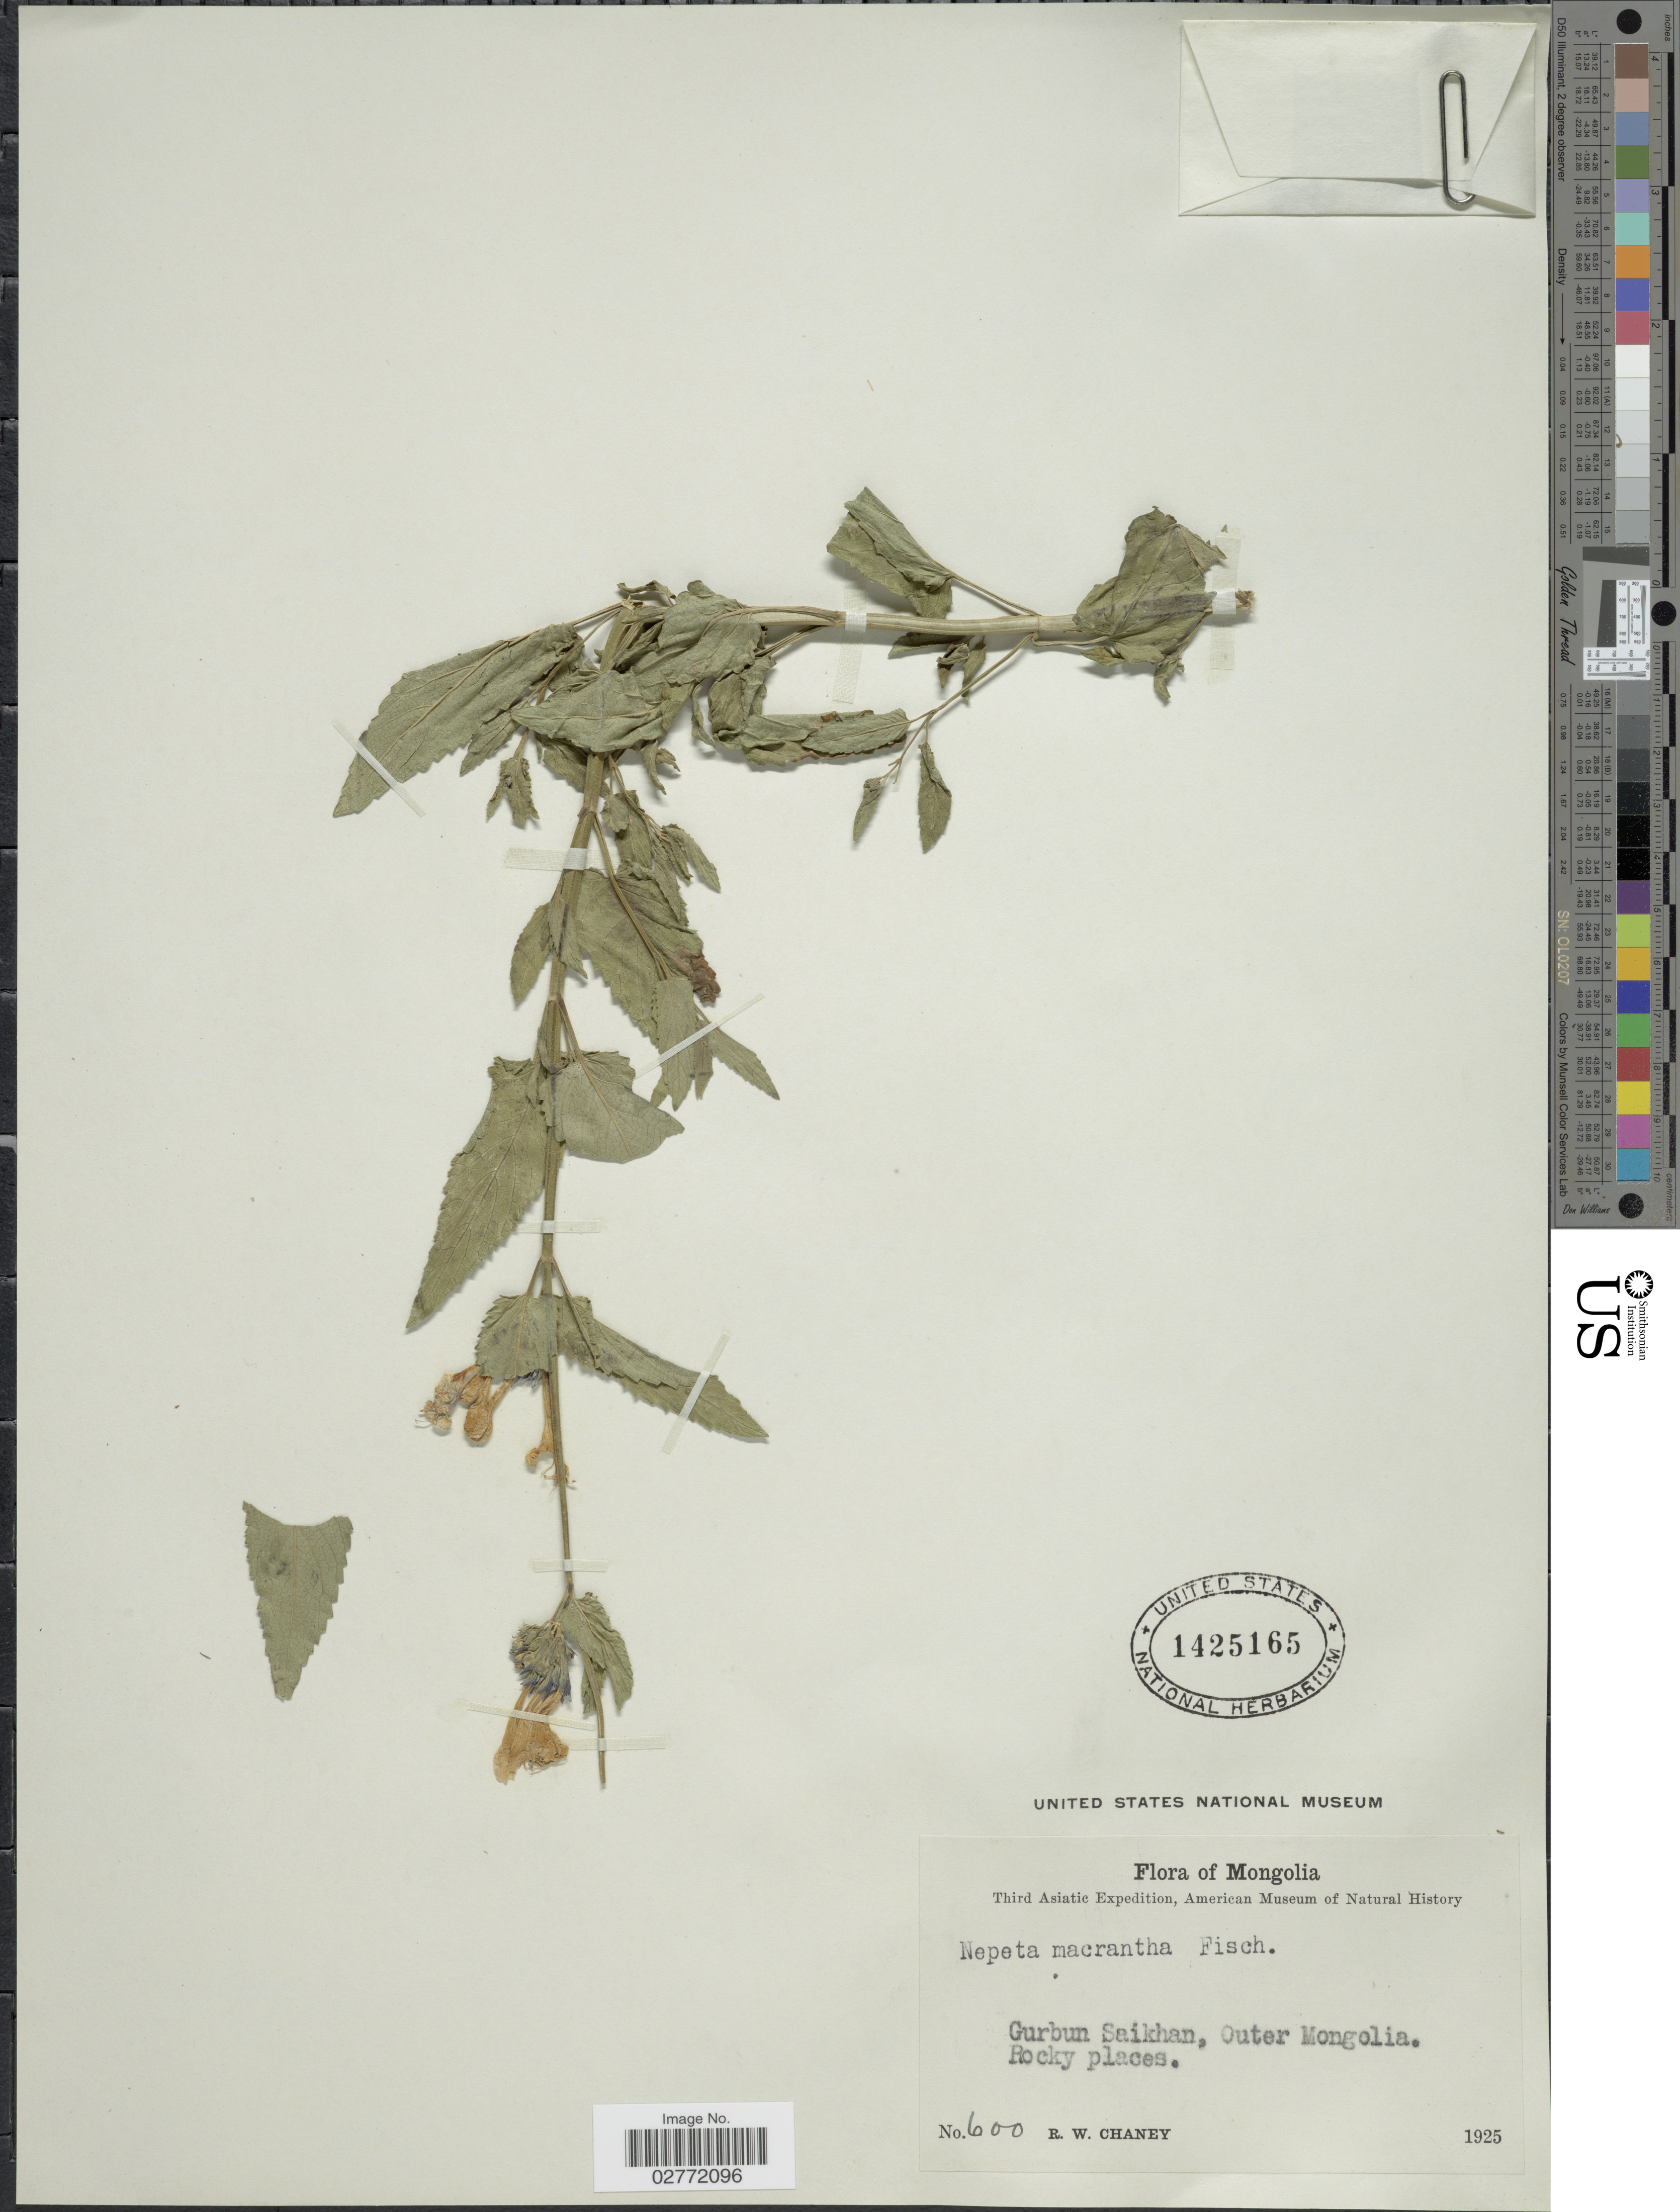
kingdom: Plantae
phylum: Tracheophyta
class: Magnoliopsida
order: Lamiales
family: Lamiaceae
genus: Nepeta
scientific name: Nepeta macrantha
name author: Fisch.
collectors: R. Chaney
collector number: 600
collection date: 1925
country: Mongolia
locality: Mongolia, Gurbun Saikhan, Outer Mongolia.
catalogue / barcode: US 1425165